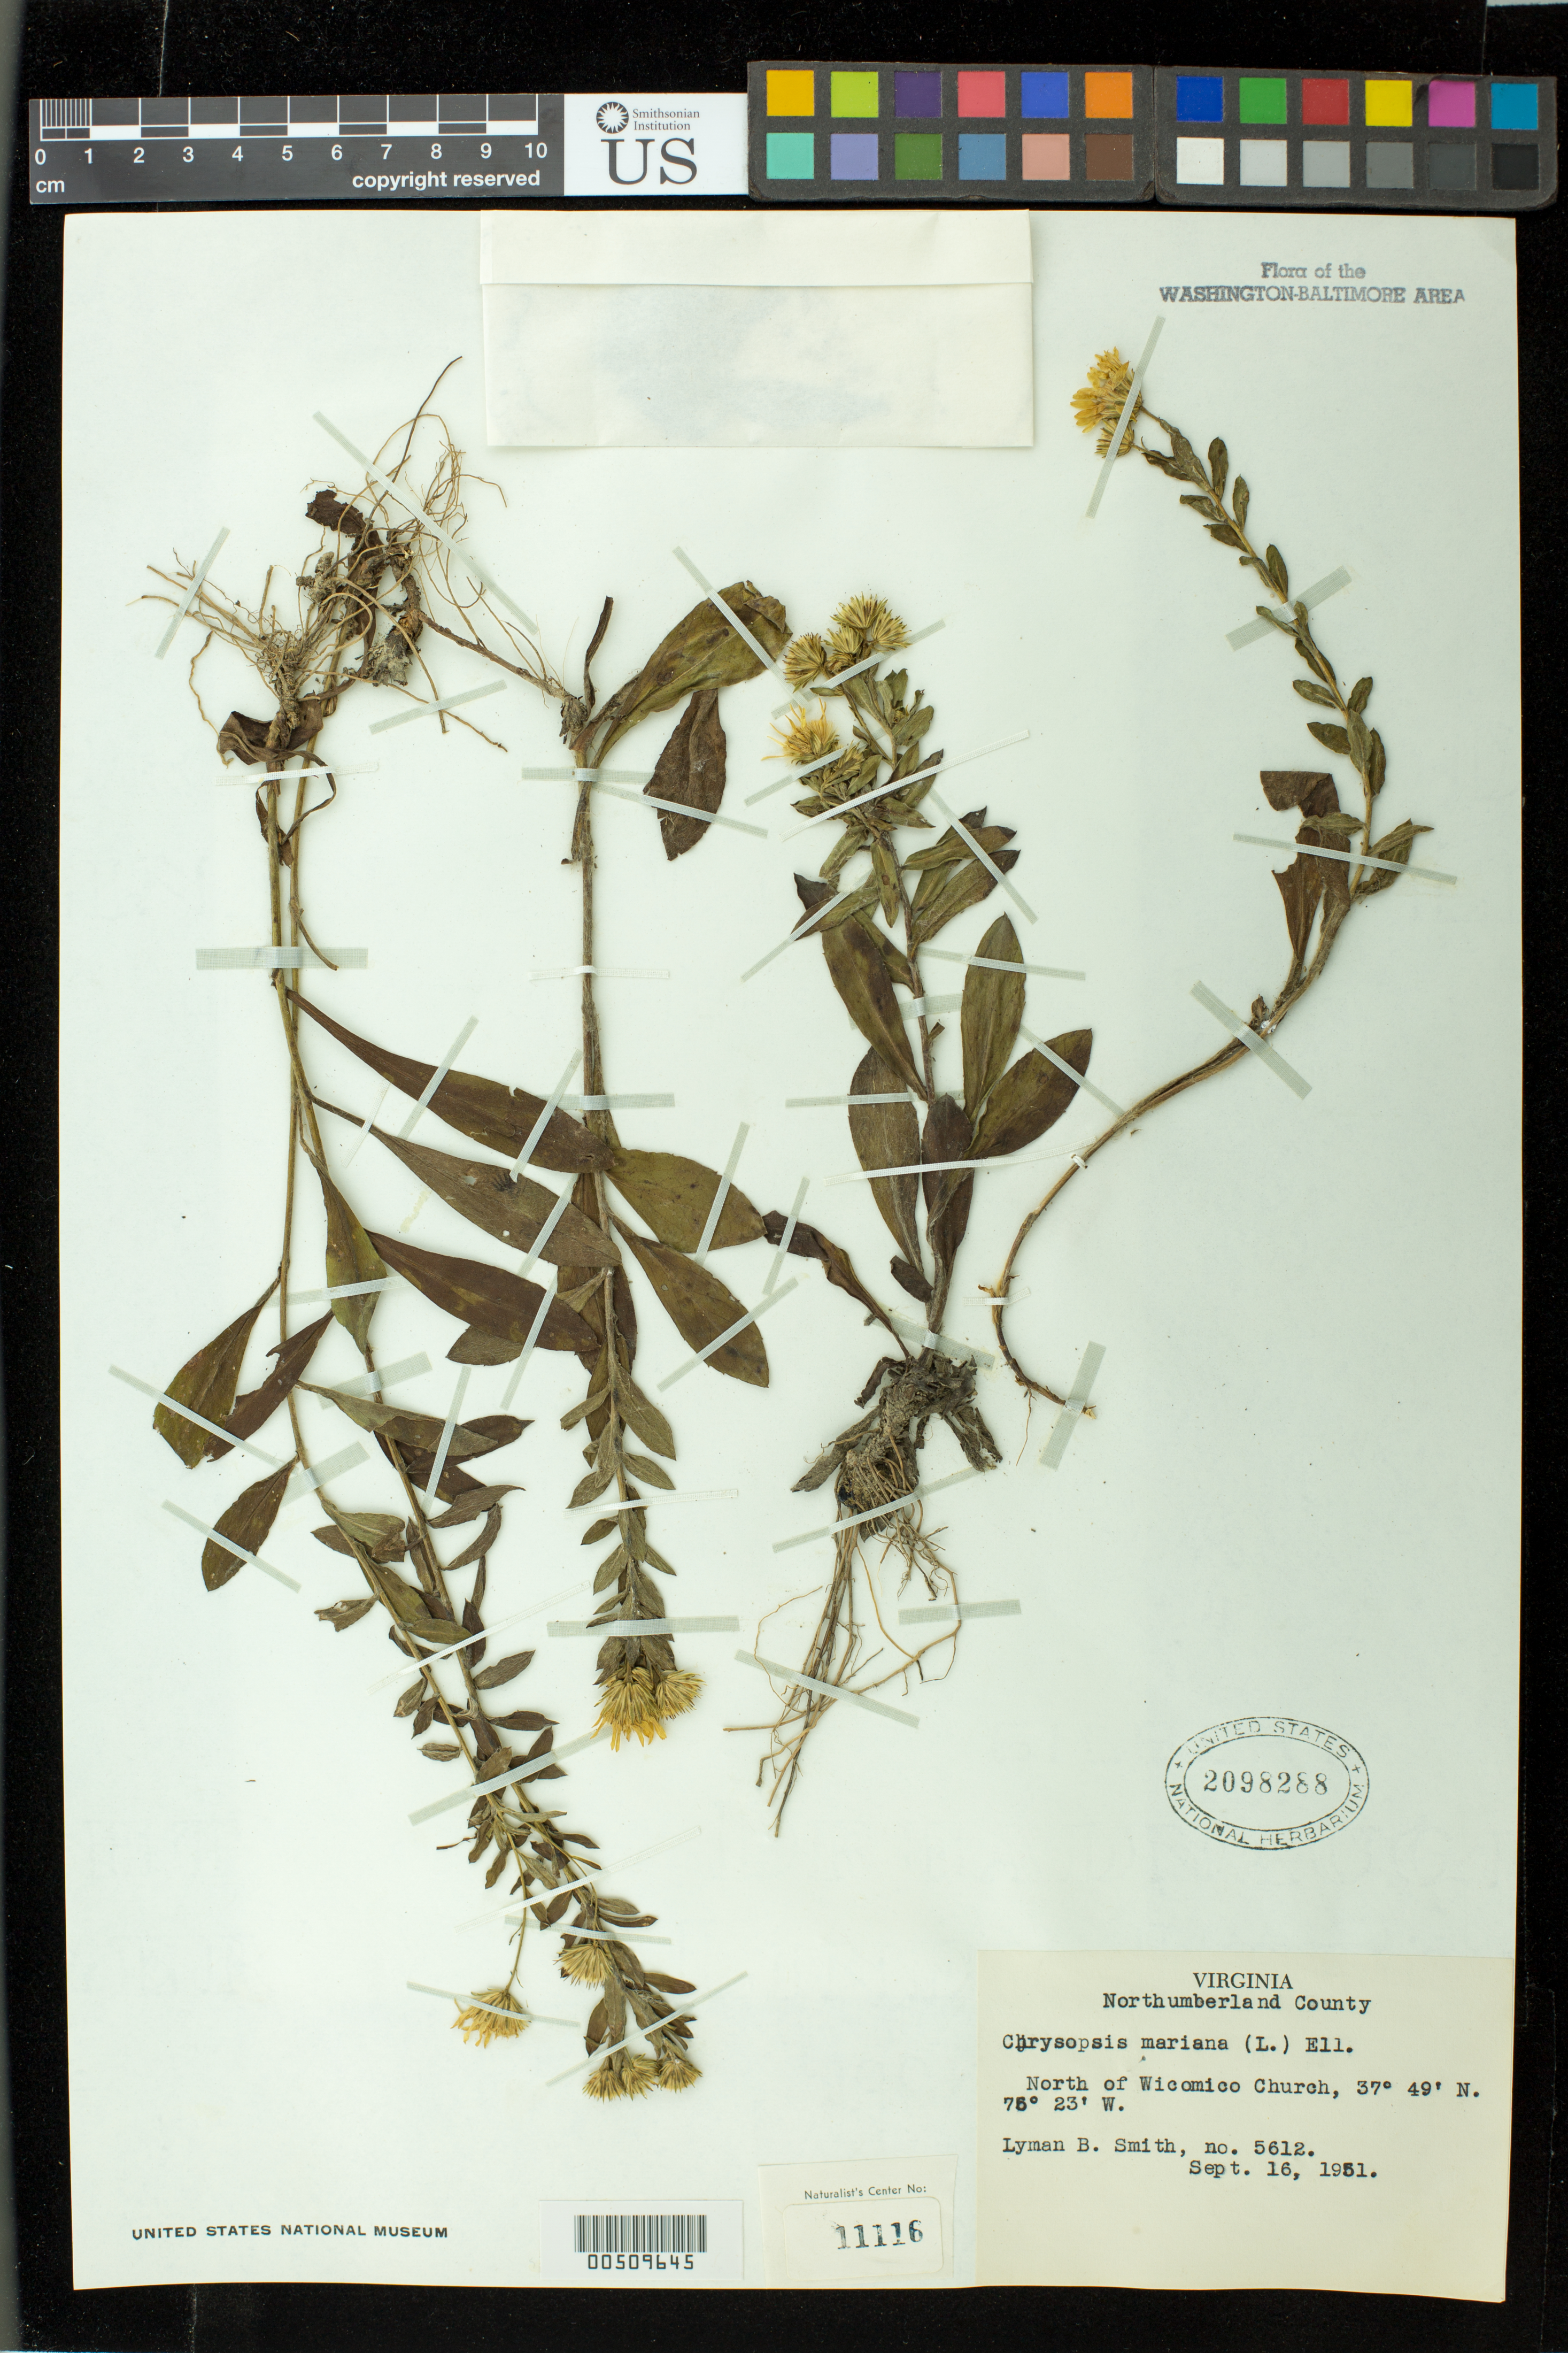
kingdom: Plantae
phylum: Tracheophyta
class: Magnoliopsida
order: Asterales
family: Asteraceae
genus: Chrysopsis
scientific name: Chrysopsis mariana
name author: (L.) Elliott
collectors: L. Smith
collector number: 5612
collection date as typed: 16 Sep 1951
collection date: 1951-09-16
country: United States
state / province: Virginia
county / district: Northumberland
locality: Wicomico Church, N Of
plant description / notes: Specimens returned from Naturalist Center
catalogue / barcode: US 2098288